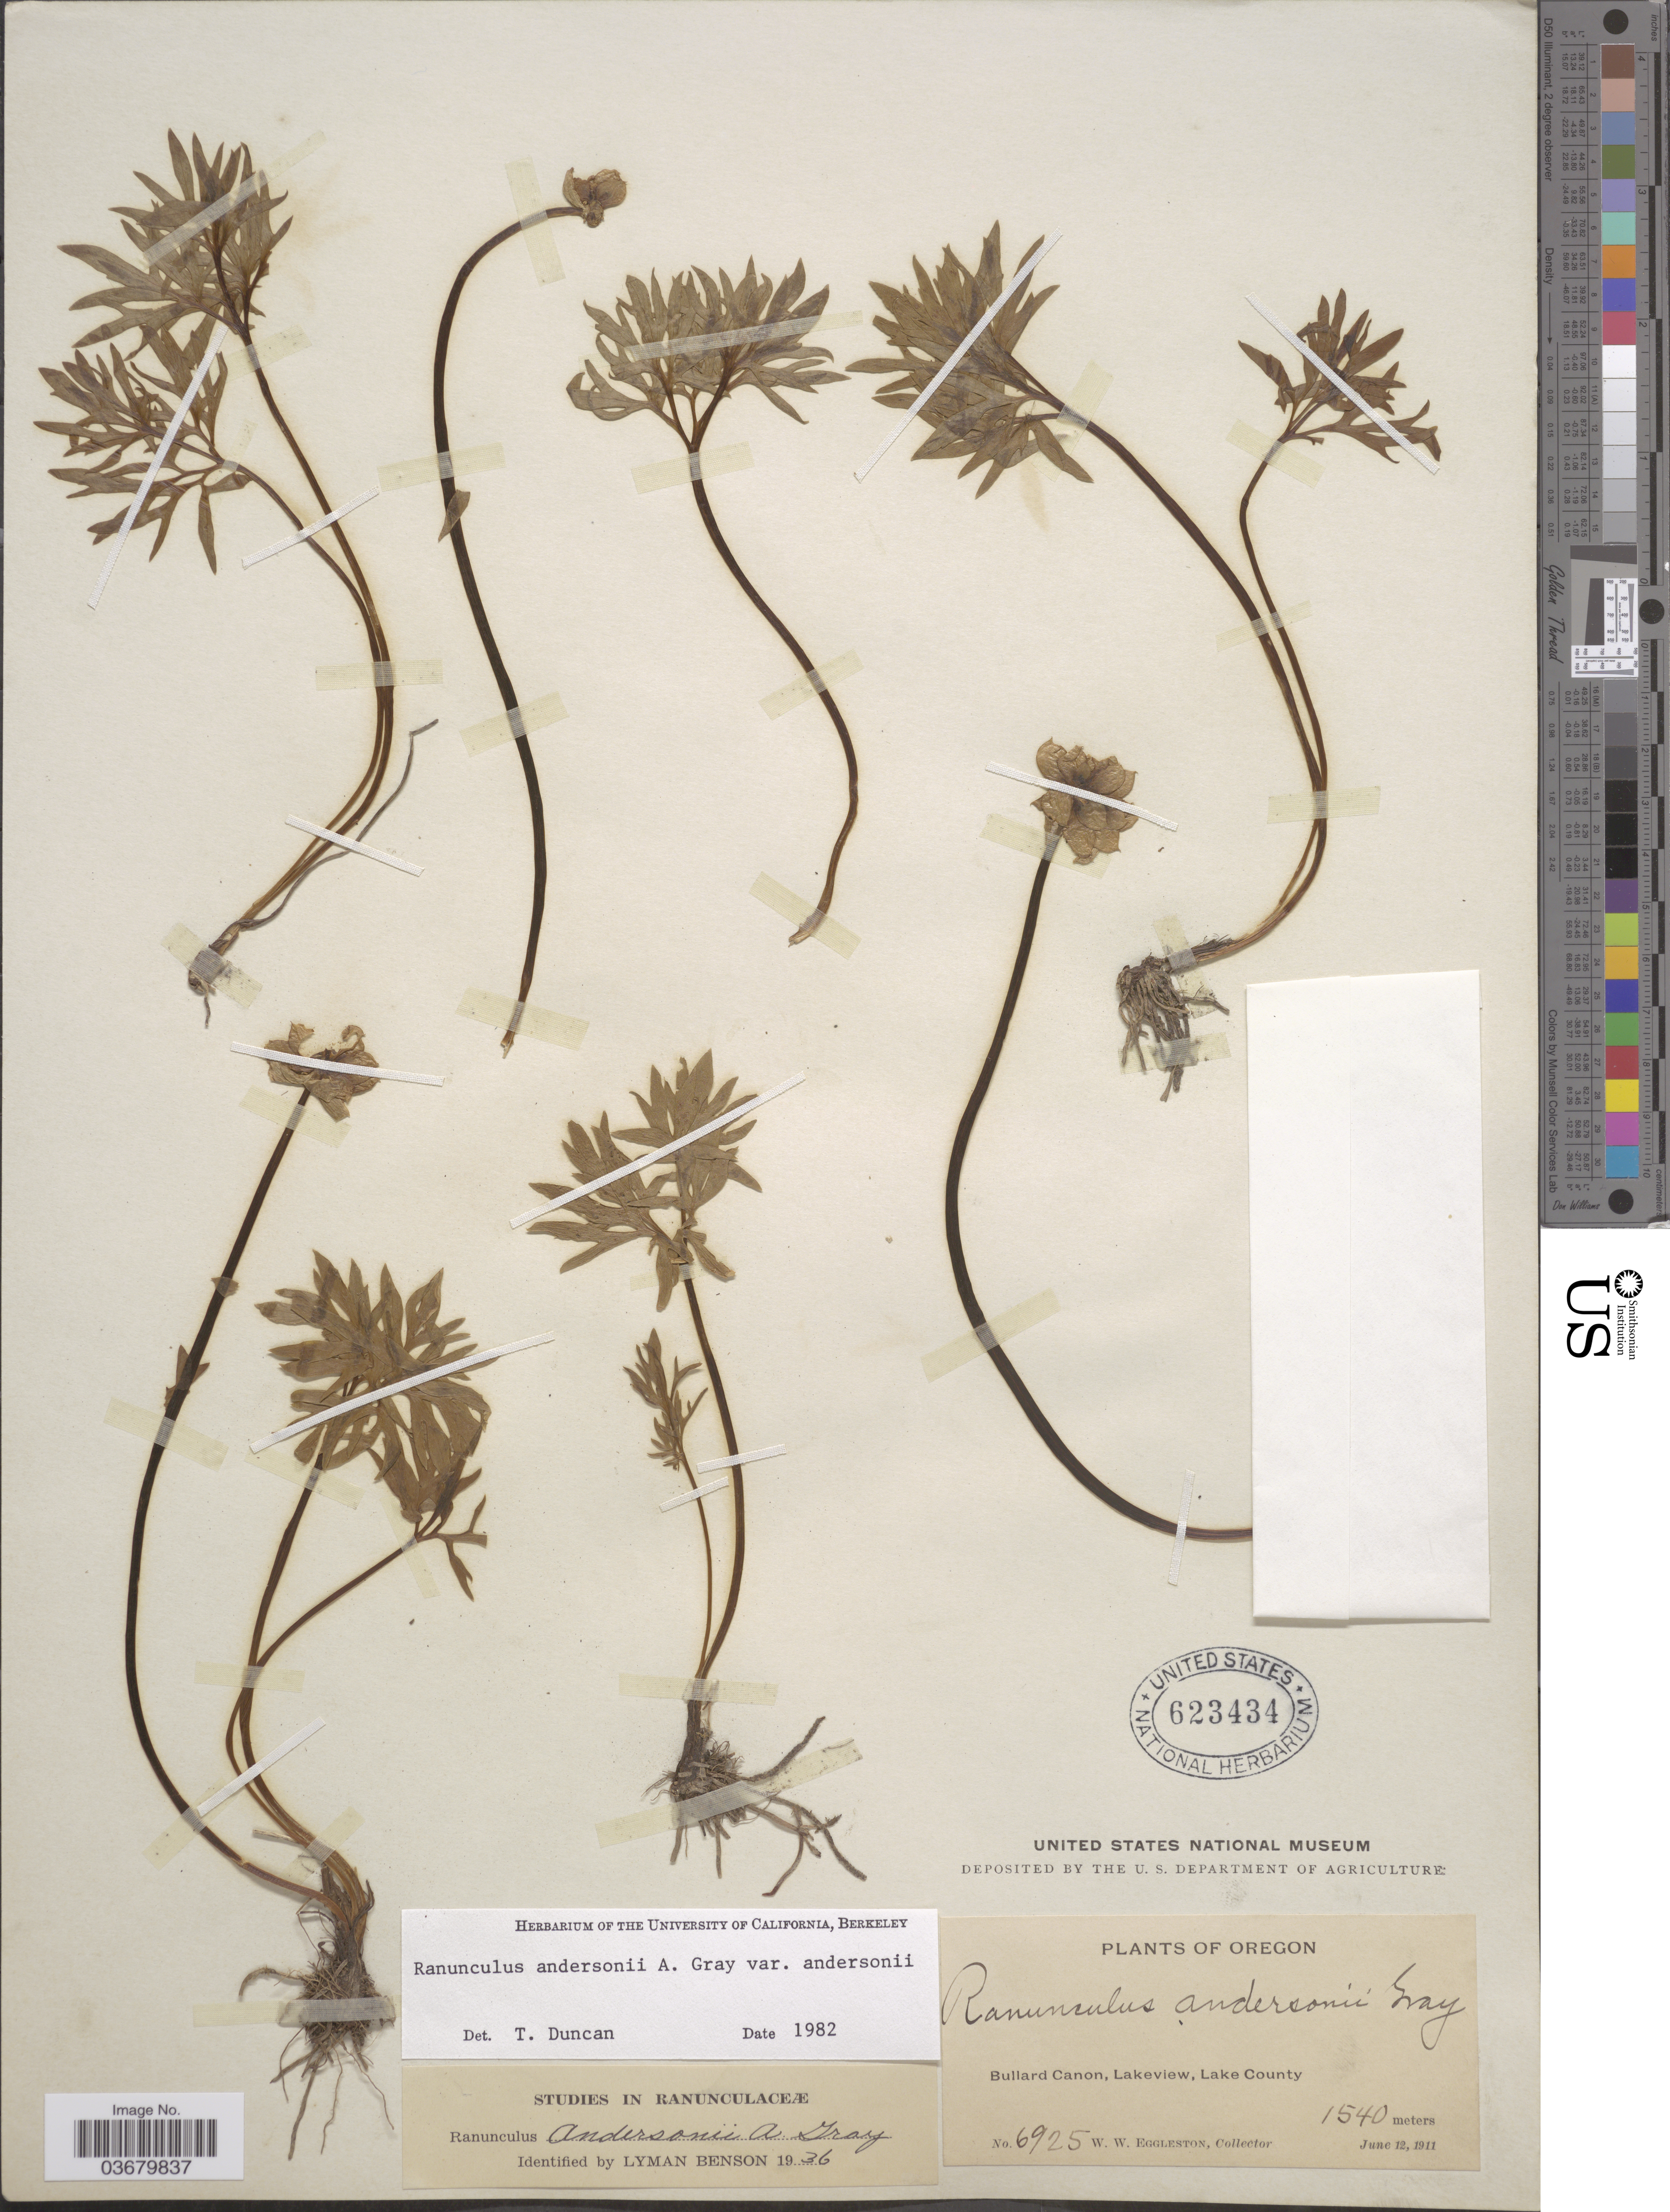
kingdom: Plantae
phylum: Tracheophyta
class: Magnoliopsida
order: Ranunculales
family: Ranunculaceae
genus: Ranunculus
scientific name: Ranunculus andersonii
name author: A. Gray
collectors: W. W. Eggleston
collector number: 6925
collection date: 1911-06-12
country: United States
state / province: Oregon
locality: Bullard Canon, Lakeview, Lake County.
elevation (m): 1540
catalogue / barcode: US 623434